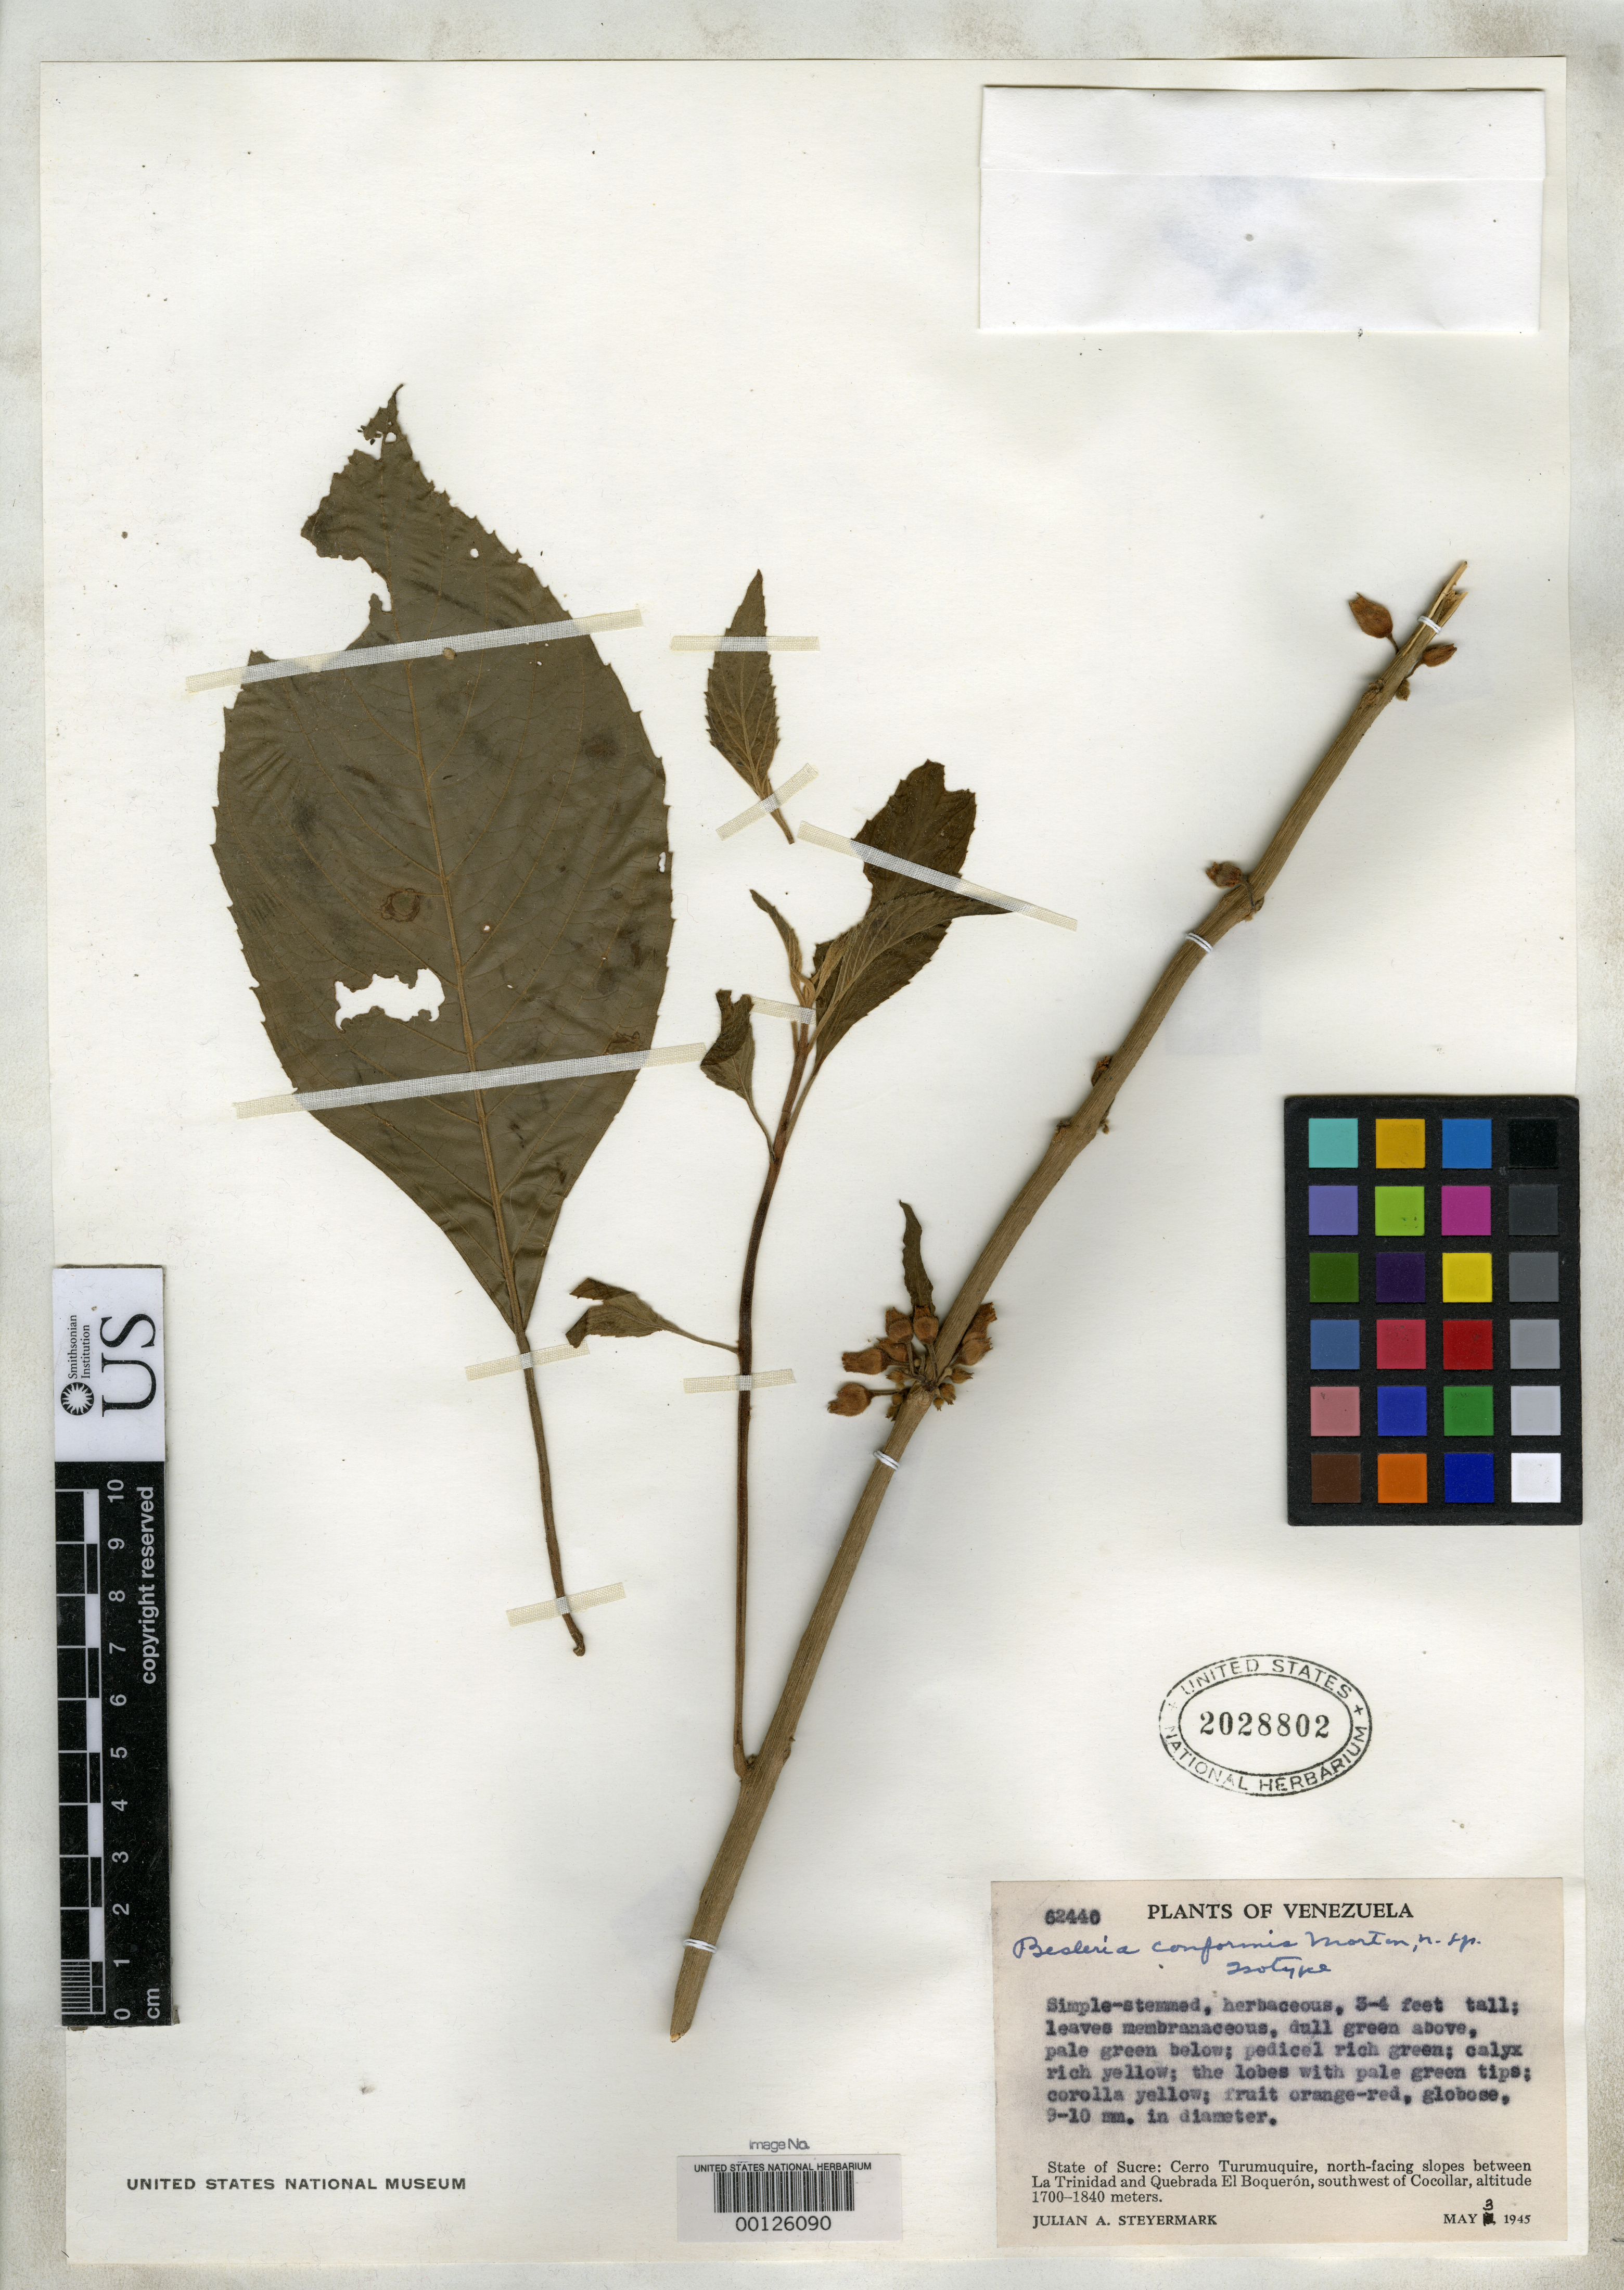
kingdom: Plantae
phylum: Tracheophyta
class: Magnoliopsida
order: Lamiales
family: Gesneriaceae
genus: Besleria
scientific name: Besleria conformis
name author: C.V. Morton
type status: Isotype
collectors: J. Steyermark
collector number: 62440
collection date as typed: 03 May 1945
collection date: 1945-05-03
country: Venezuela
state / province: Sucre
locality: Cerro Turumiquire, N-facing slopes between La Trinidad & Quebrada El Boqueron, SW of Cocollar.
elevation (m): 1700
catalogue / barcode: US 2028802